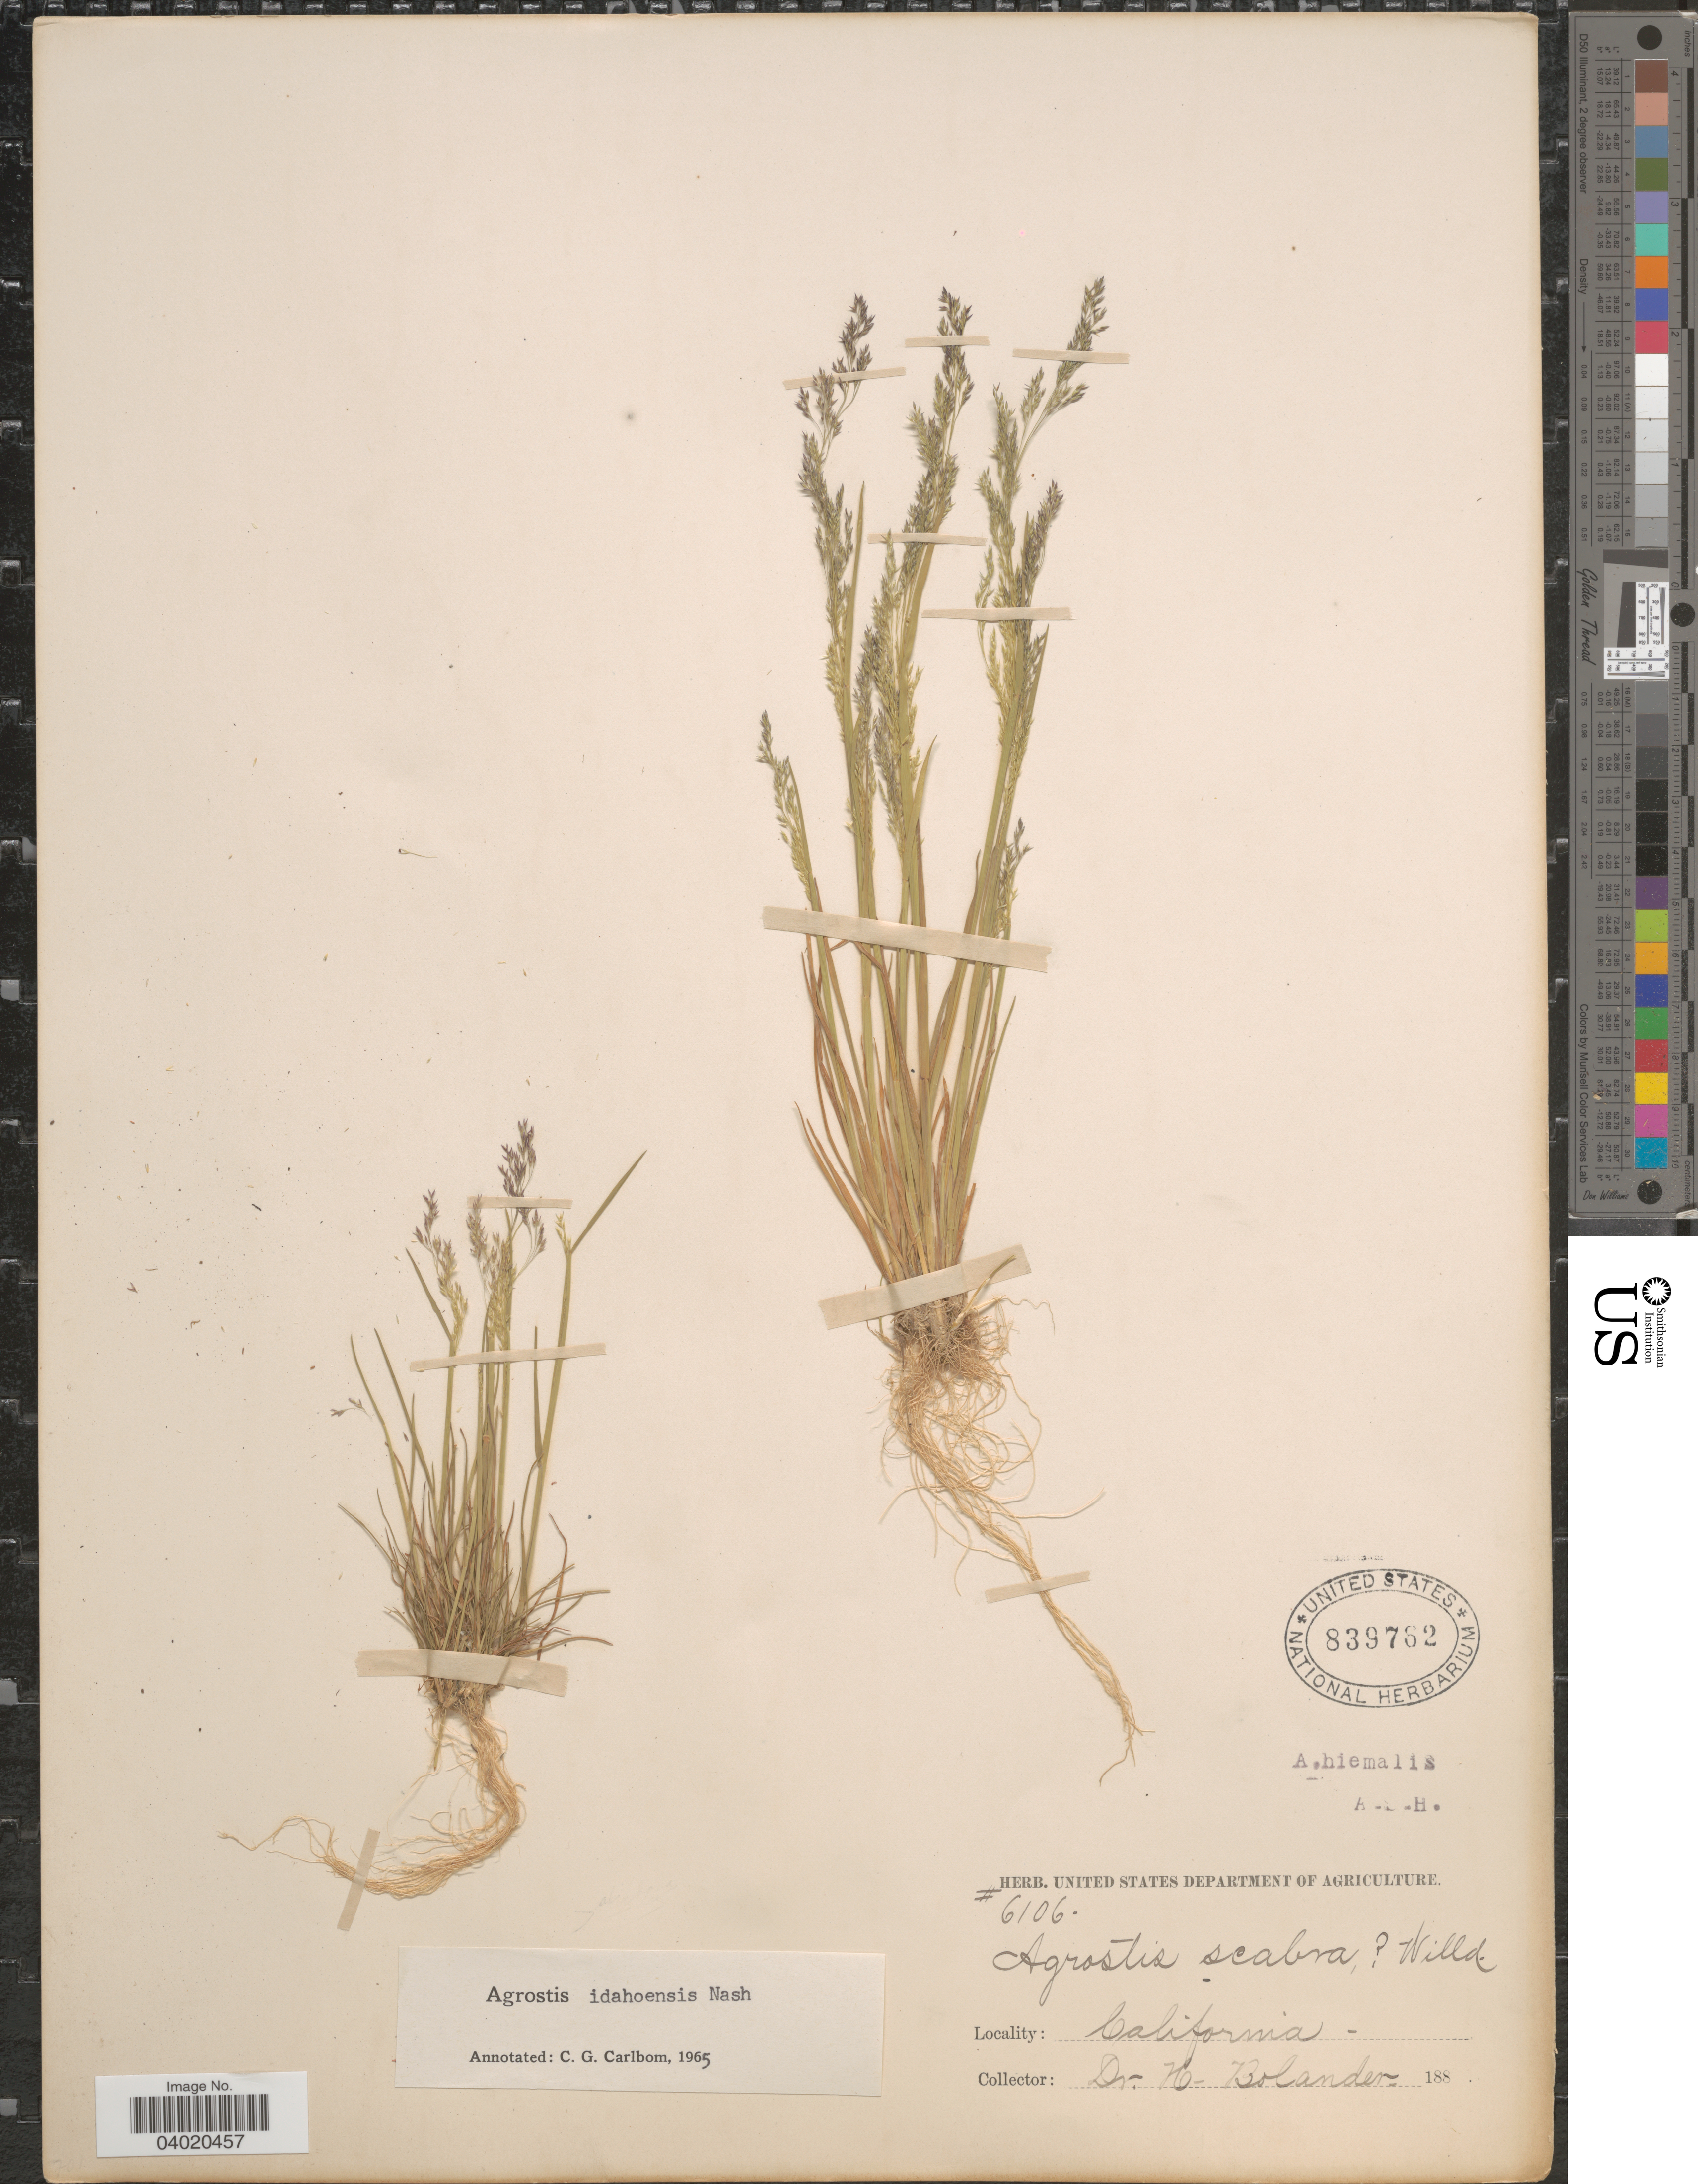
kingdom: Plantae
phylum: Tracheophyta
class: Liliopsida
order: Poales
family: Poaceae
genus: Agrostis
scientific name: Agrostis idahoensis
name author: Nash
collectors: H. Bolander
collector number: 6106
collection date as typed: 188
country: United States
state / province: California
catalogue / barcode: US 839762